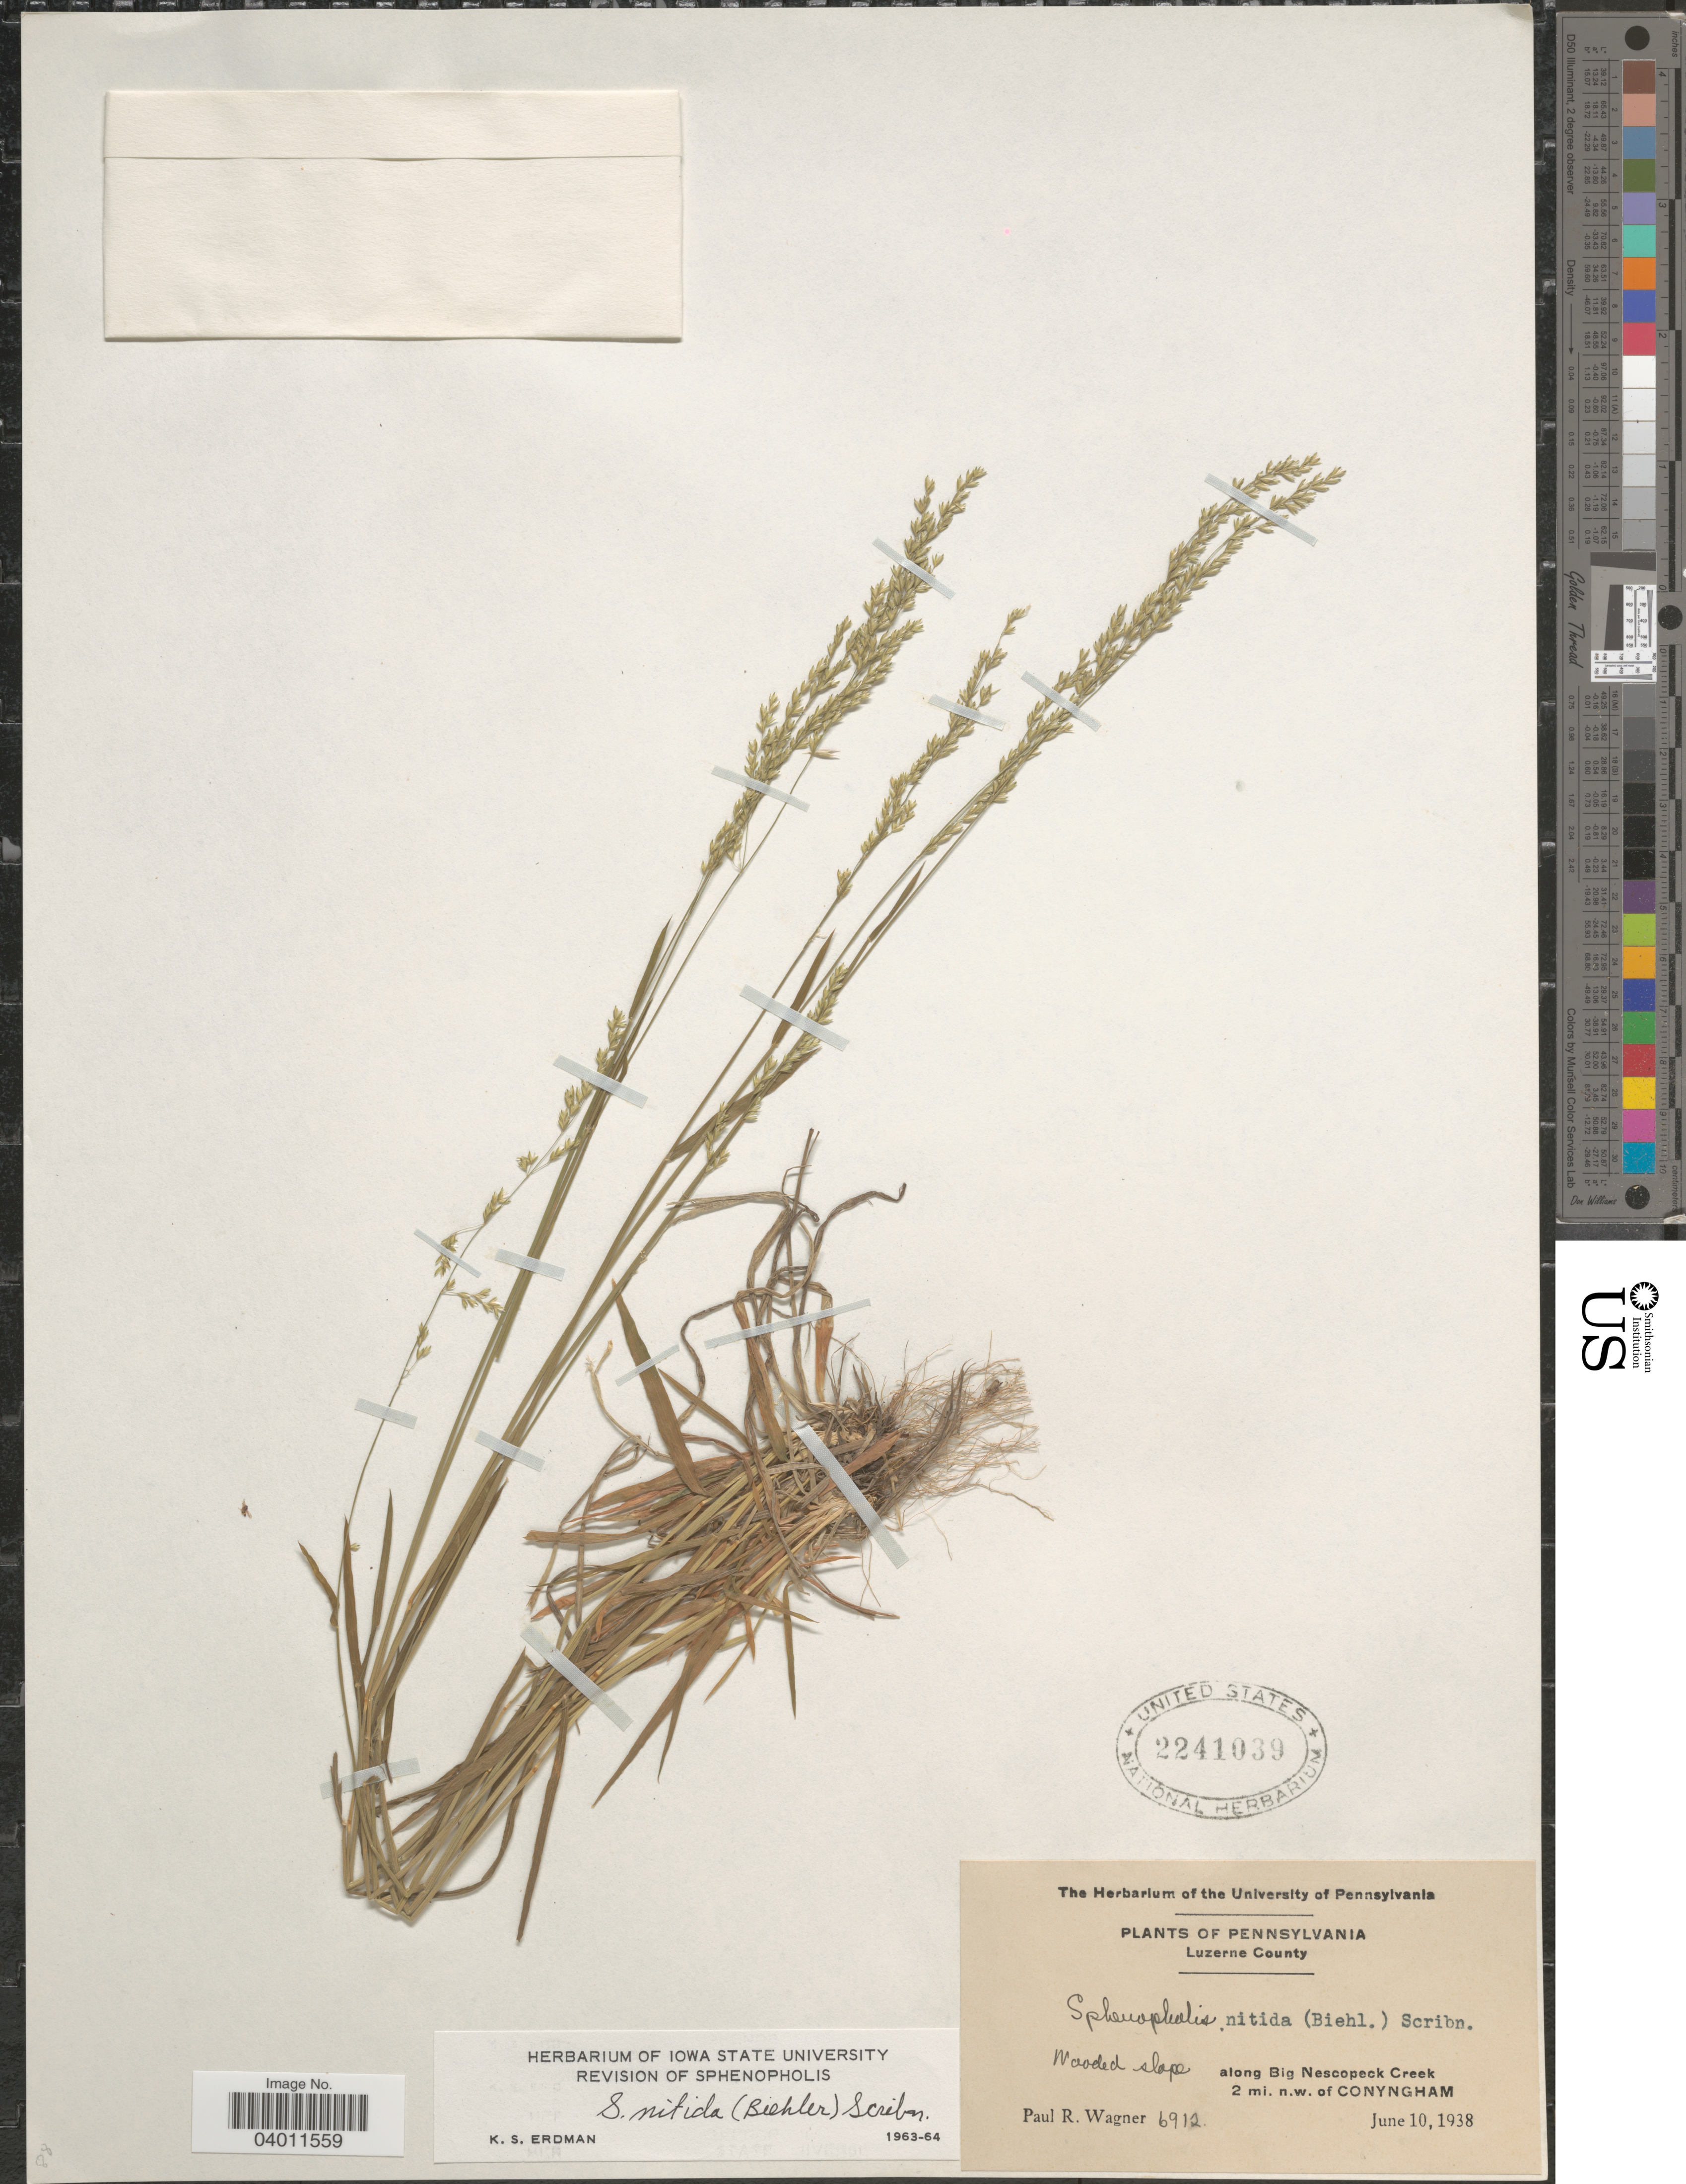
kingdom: Plantae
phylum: Tracheophyta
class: Liliopsida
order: Poales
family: Poaceae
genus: Sphenopholis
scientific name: Sphenopholis nitida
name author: (Biehler) Scribn.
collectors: P. Wagner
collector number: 6912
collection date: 1938-06-10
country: United States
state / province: Pennsylvania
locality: Luzerne County. Wooded slope along Big Nescopeck Creek 2 mi. n.w. of Conyngham.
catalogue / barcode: US 2241039